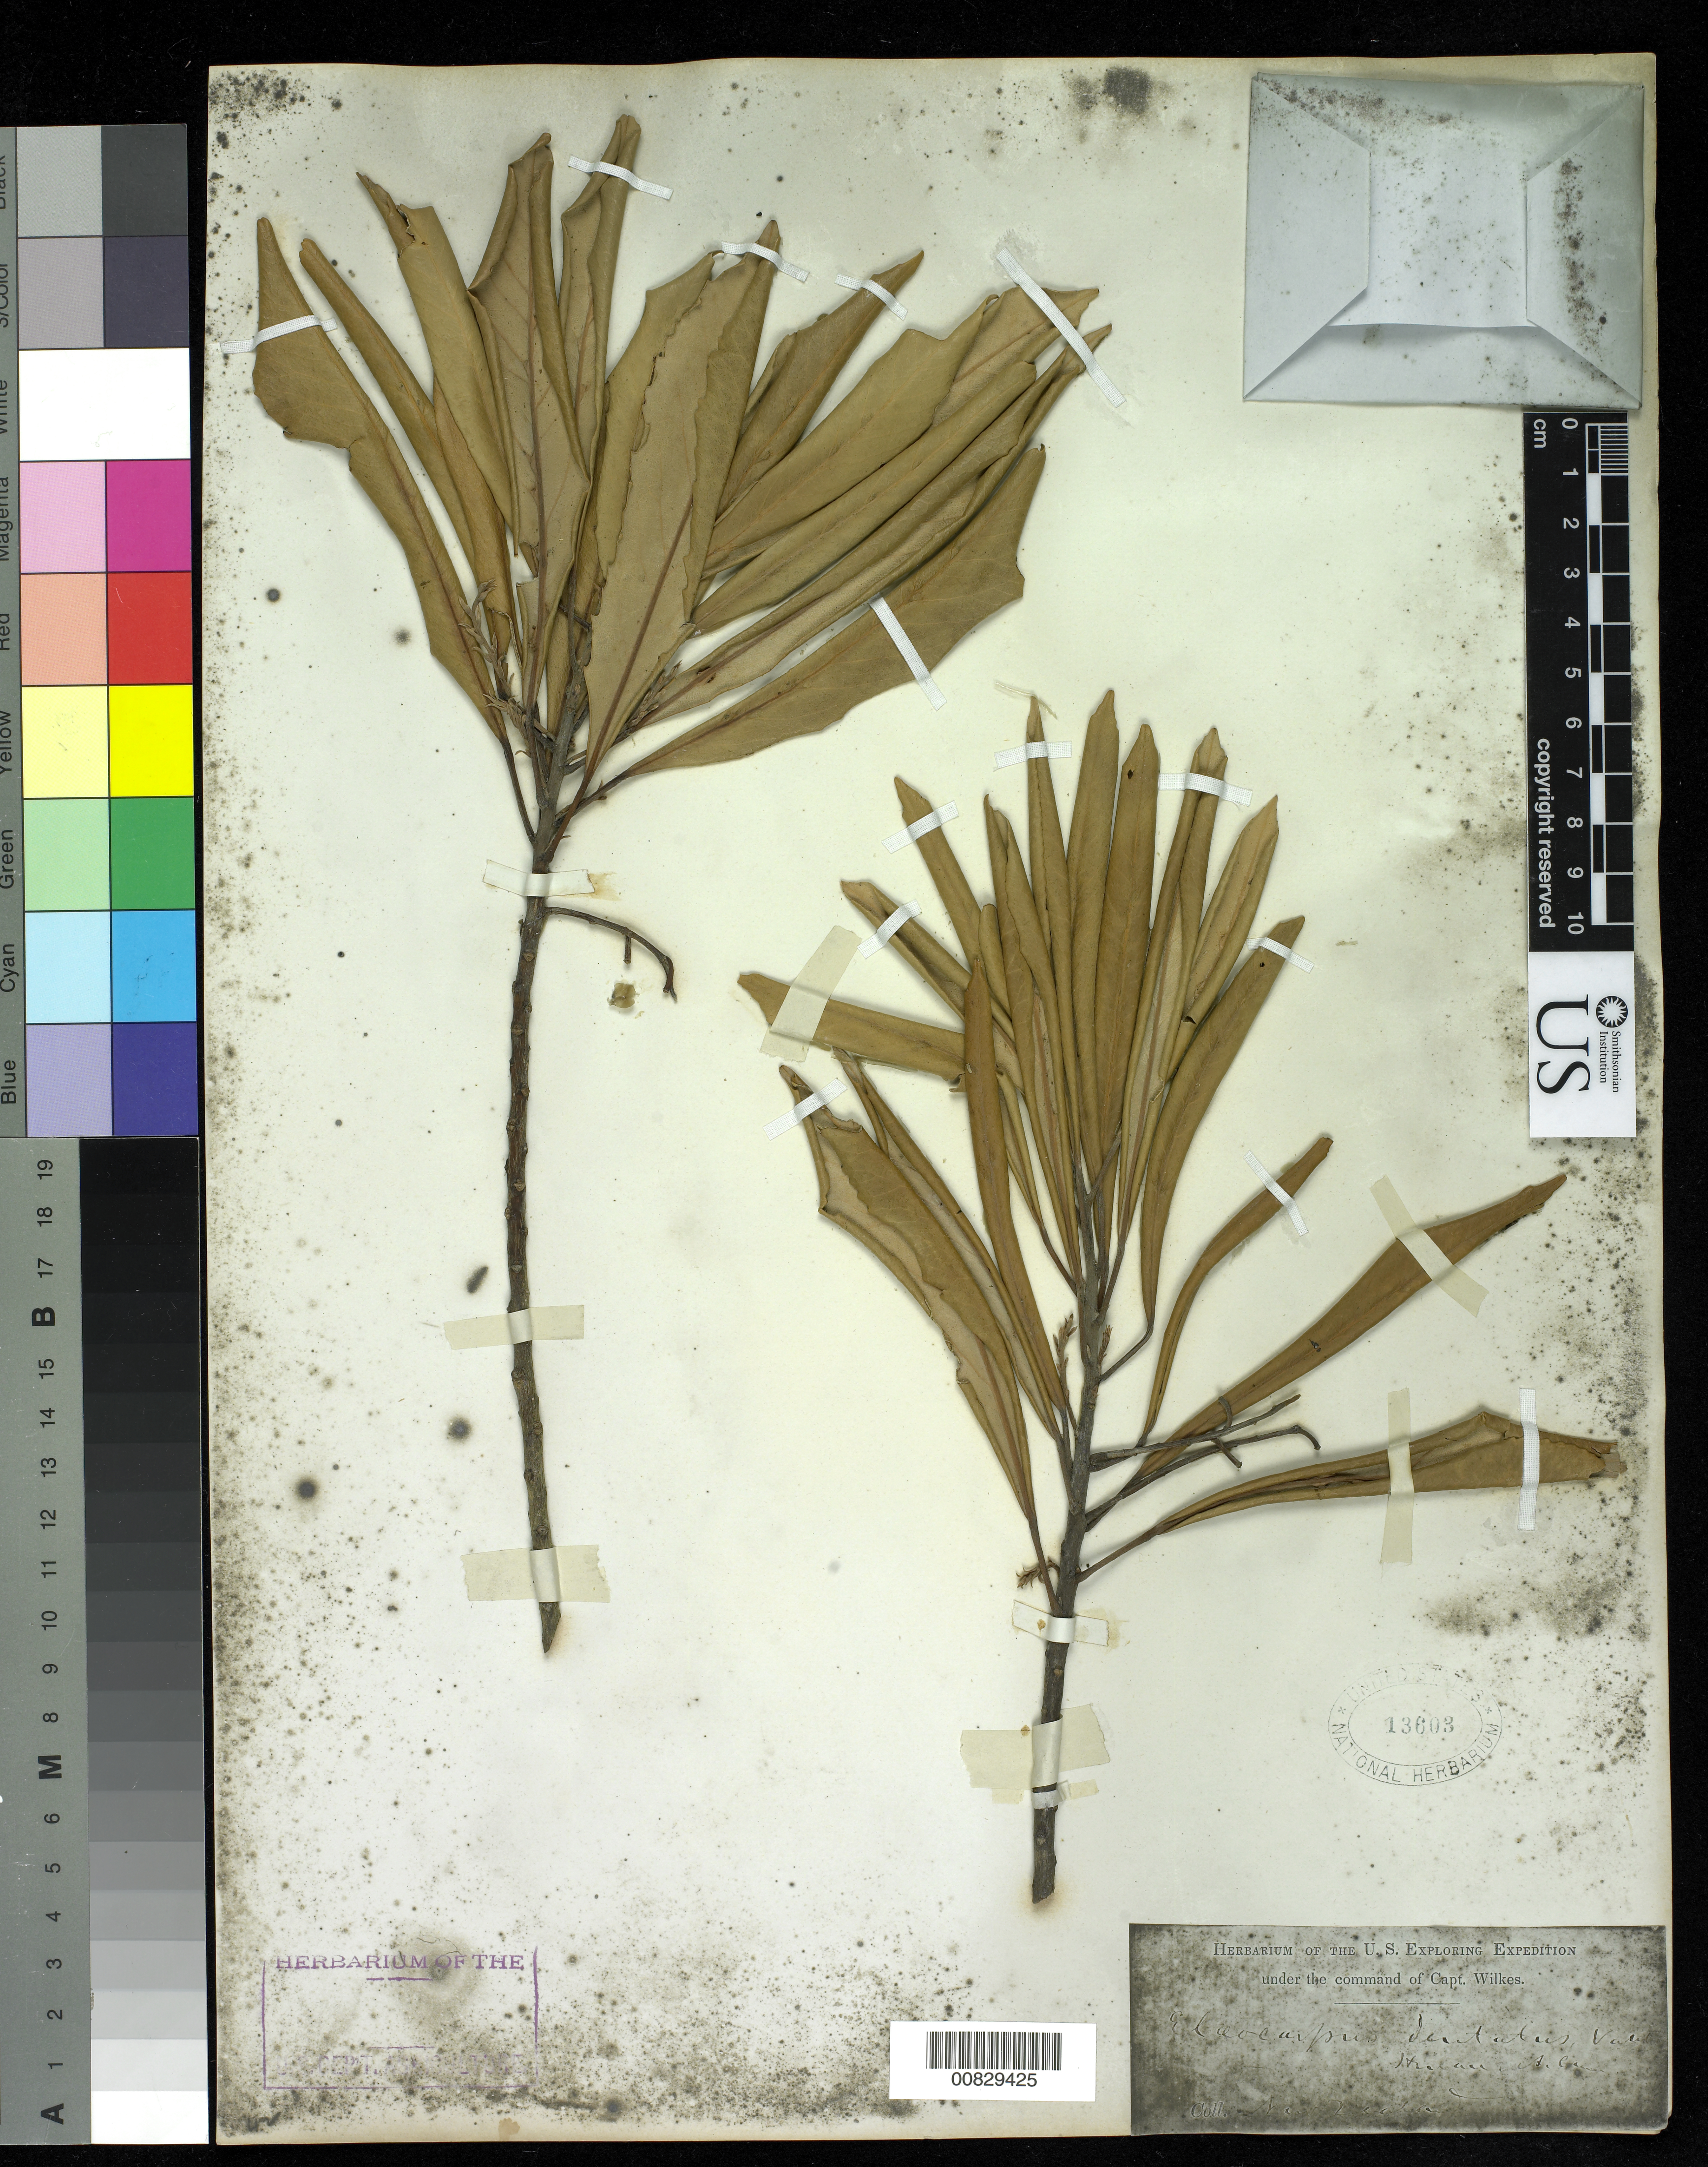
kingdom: Plantae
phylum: Tracheophyta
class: Magnoliopsida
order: Oxalidales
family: Elaeocarpaceae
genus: Elaeocarpus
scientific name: Elaeocarpus dentatus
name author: (J.R. Forst. & G. Forst.) Vahl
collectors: Wilkes Explor. Exped.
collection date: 1838/1842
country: New Zealand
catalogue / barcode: US 13603